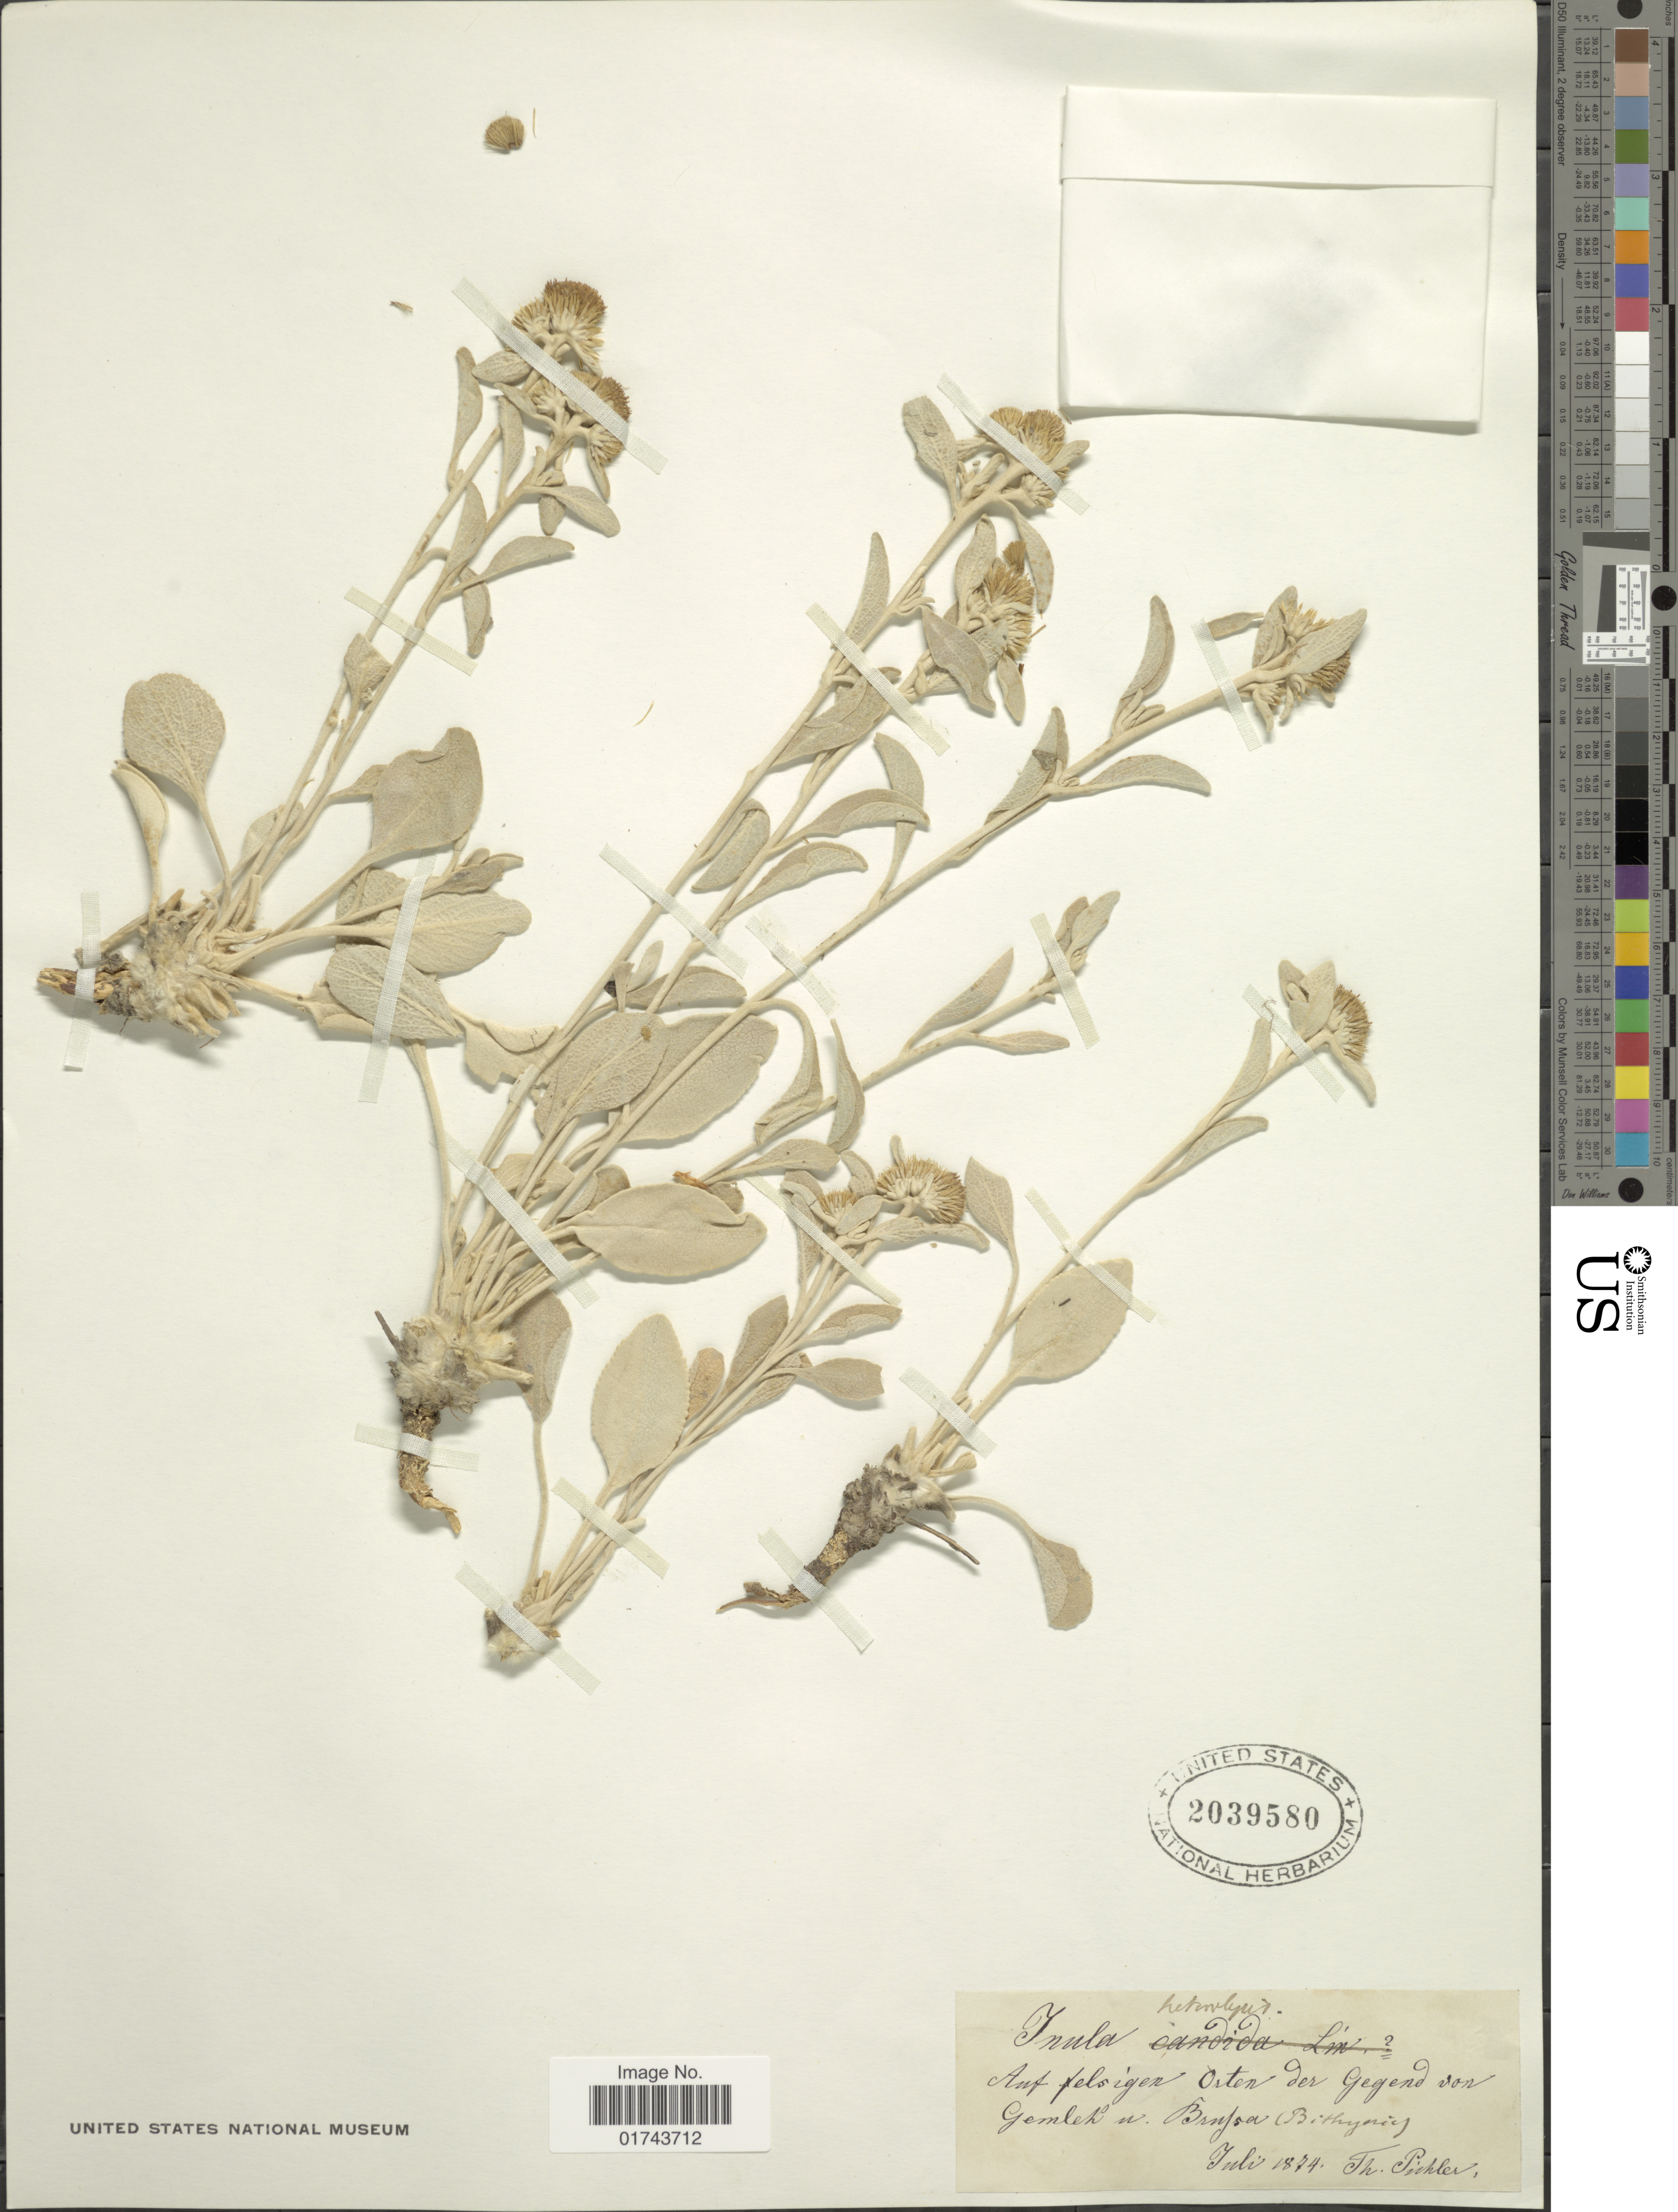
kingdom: Plantae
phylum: Tracheophyta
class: Magnoliopsida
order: Asterales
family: Asteraceae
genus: Inula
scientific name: Inula heterolepis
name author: Boiss.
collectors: T. Pichler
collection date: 1874-07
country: Turkey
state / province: Bursa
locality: Auf felsigen Orten der Gegend von Gemlek n. Brufsa [interpreted]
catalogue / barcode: US 2039580